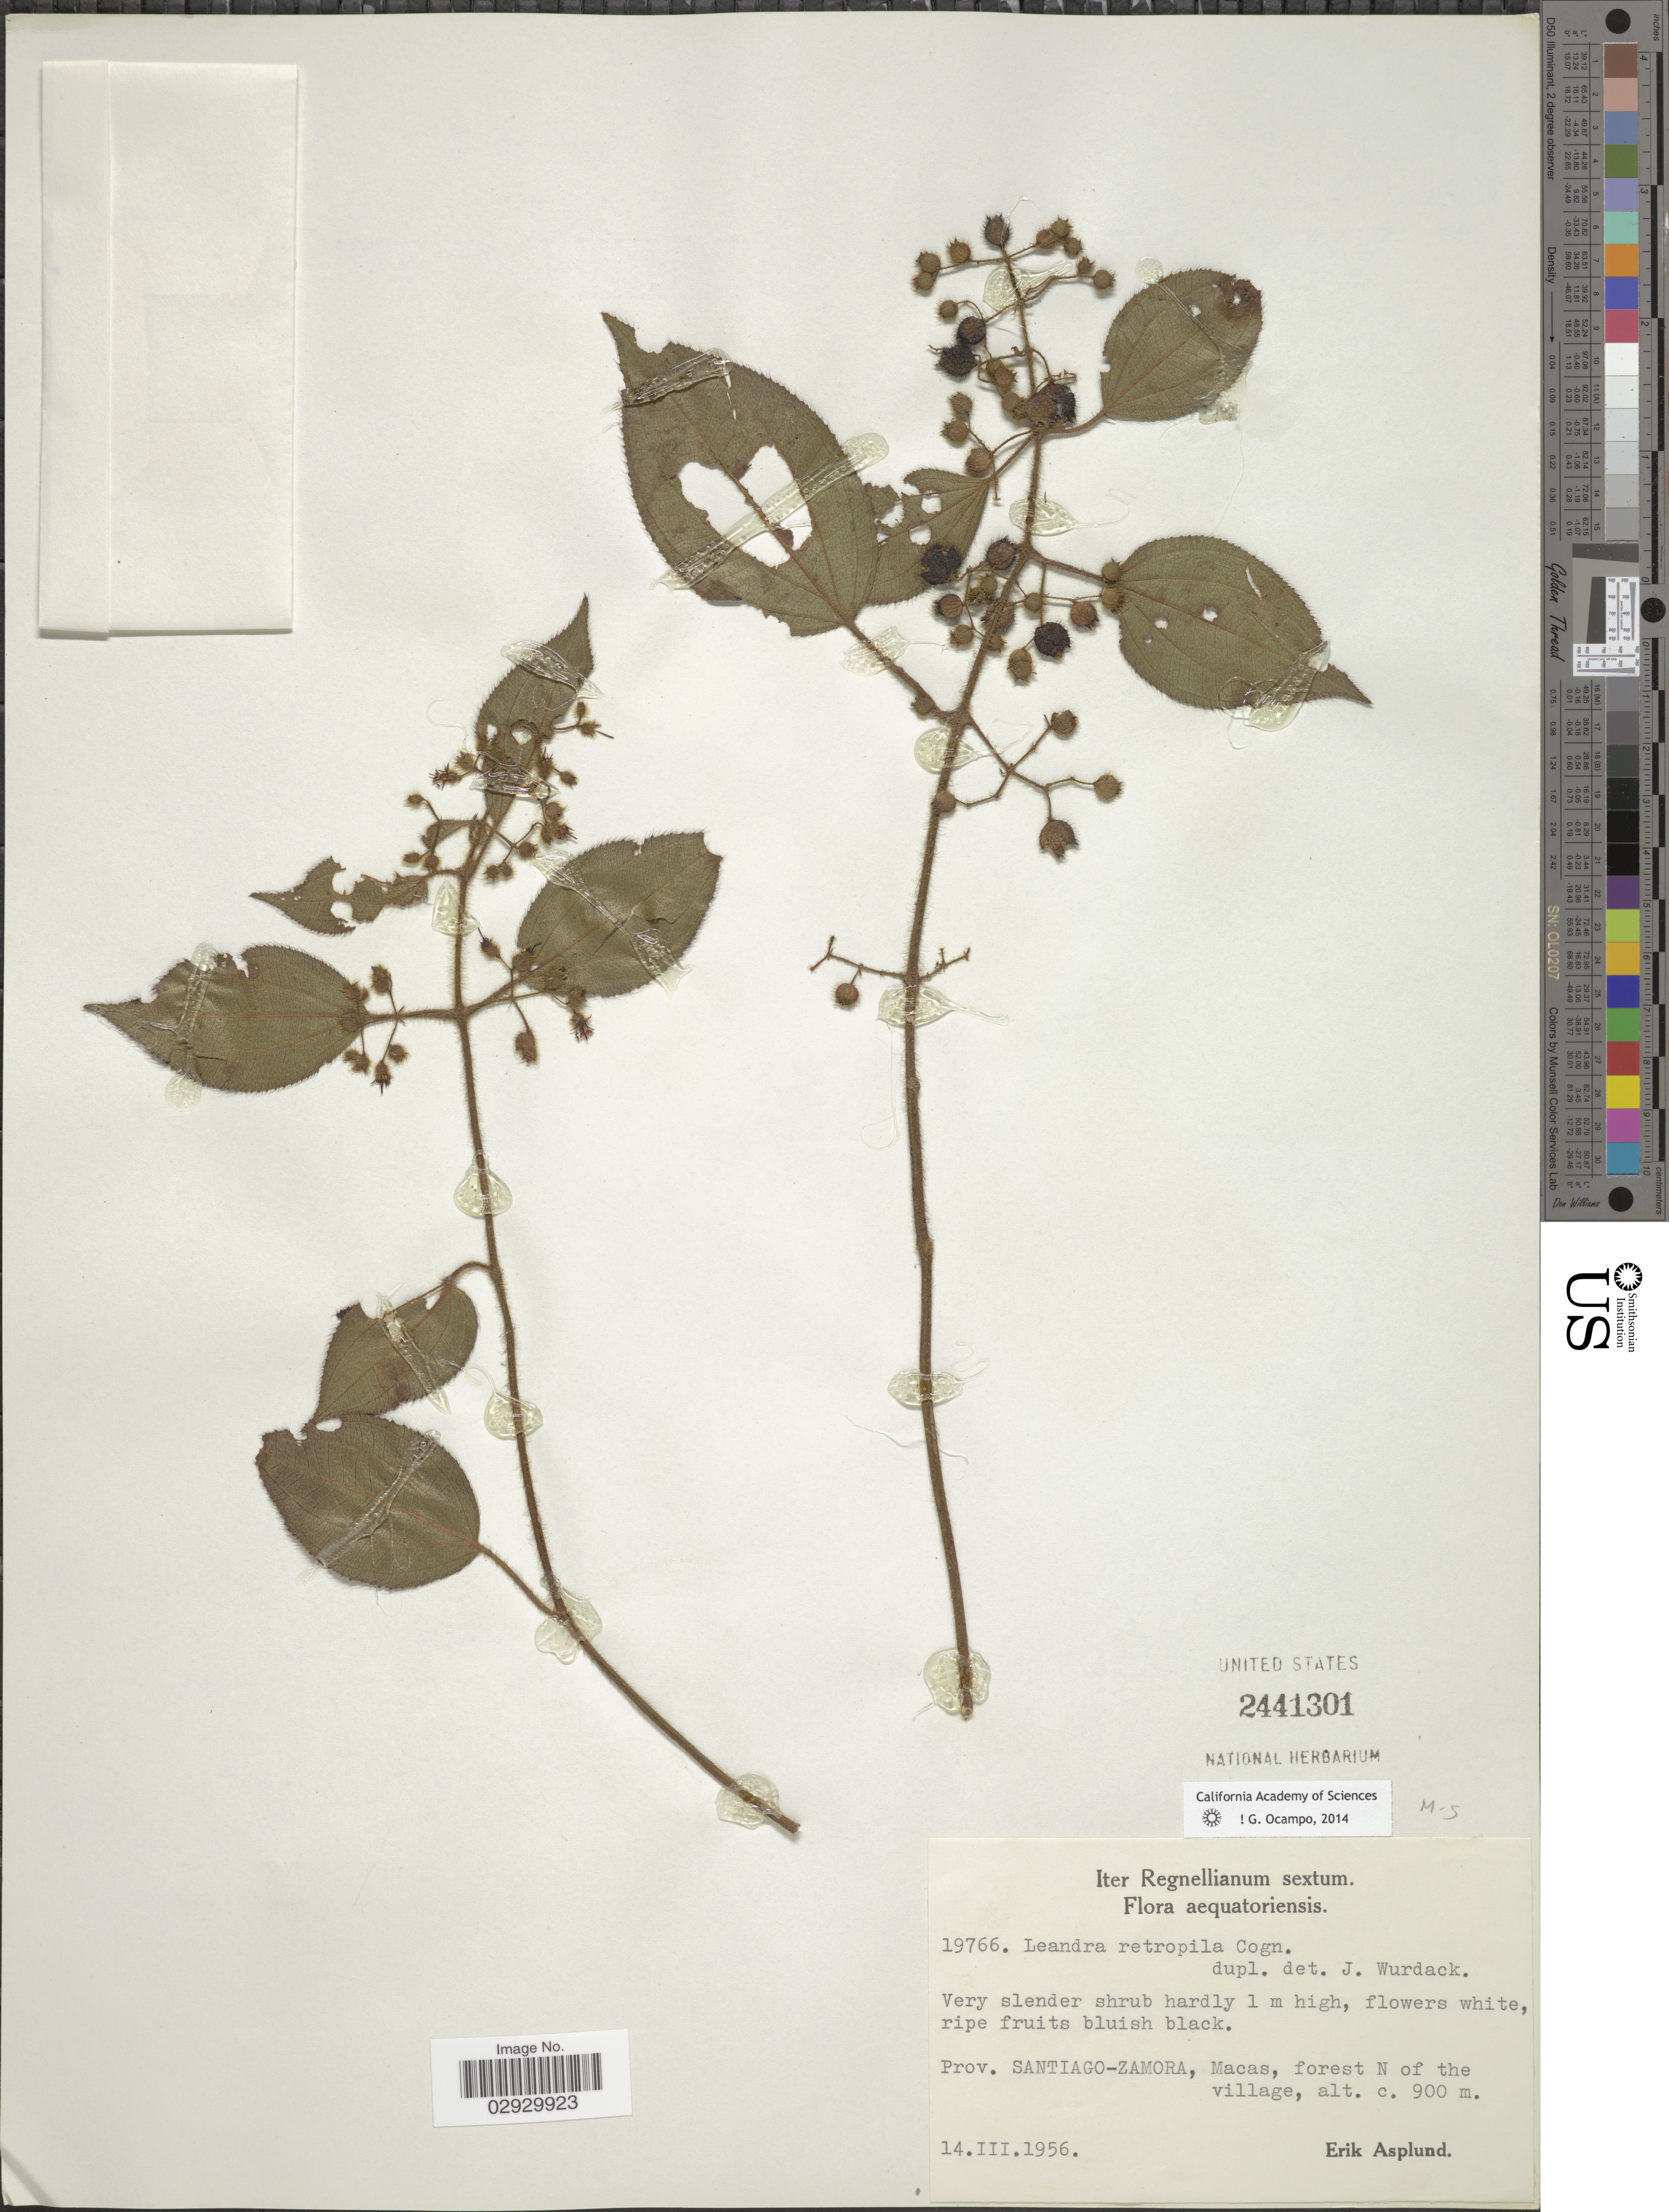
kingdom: Plantae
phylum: Tracheophyta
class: Magnoliopsida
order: Myrtales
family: Melastomataceae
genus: Leandra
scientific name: Leandra retropila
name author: Cogn.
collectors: E. Asplund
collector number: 19766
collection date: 1956-03-14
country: Ecuador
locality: Prov. Santiago-Zamora, Macas, forest N of the village.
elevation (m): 900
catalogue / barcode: US 2441301